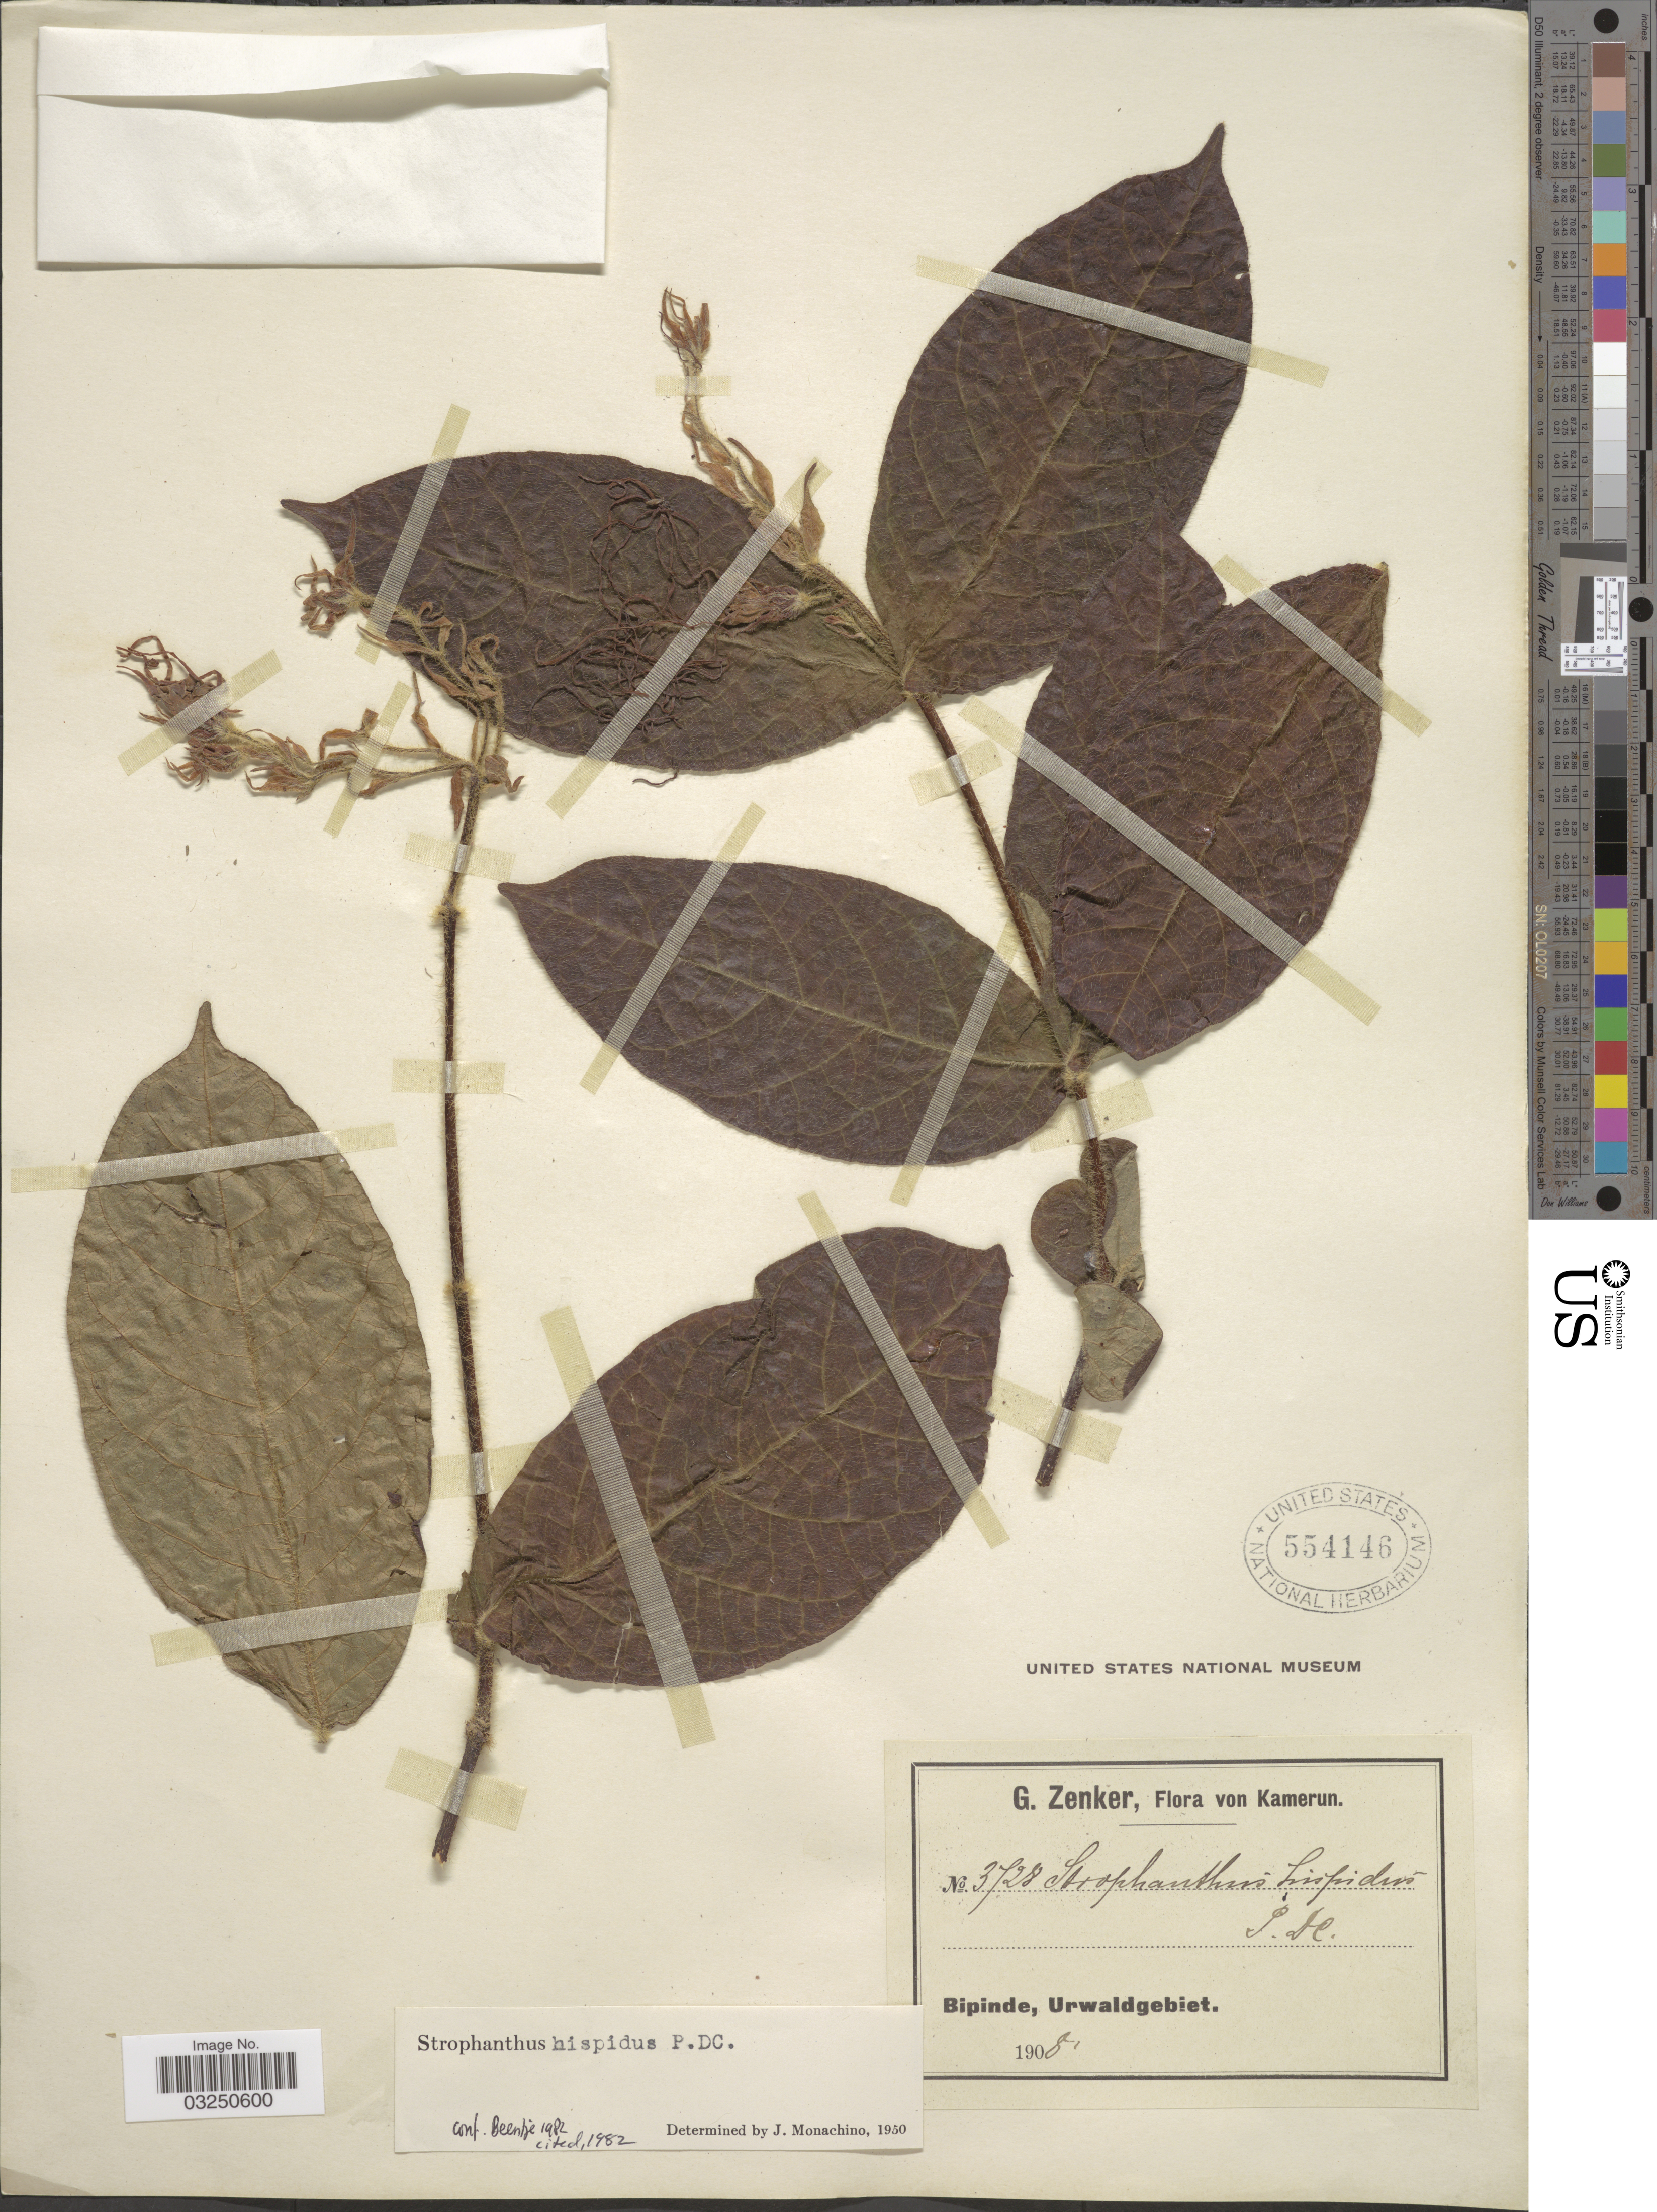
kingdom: Plantae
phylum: Tracheophyta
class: Magnoliopsida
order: Gentianales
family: Apocynaceae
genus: Strophanthus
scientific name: Strophanthus hispidus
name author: DC.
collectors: G. A. Zenker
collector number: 3728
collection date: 1908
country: Cameroon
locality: Bipinde, Urwaldgebiet.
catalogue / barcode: US 554146